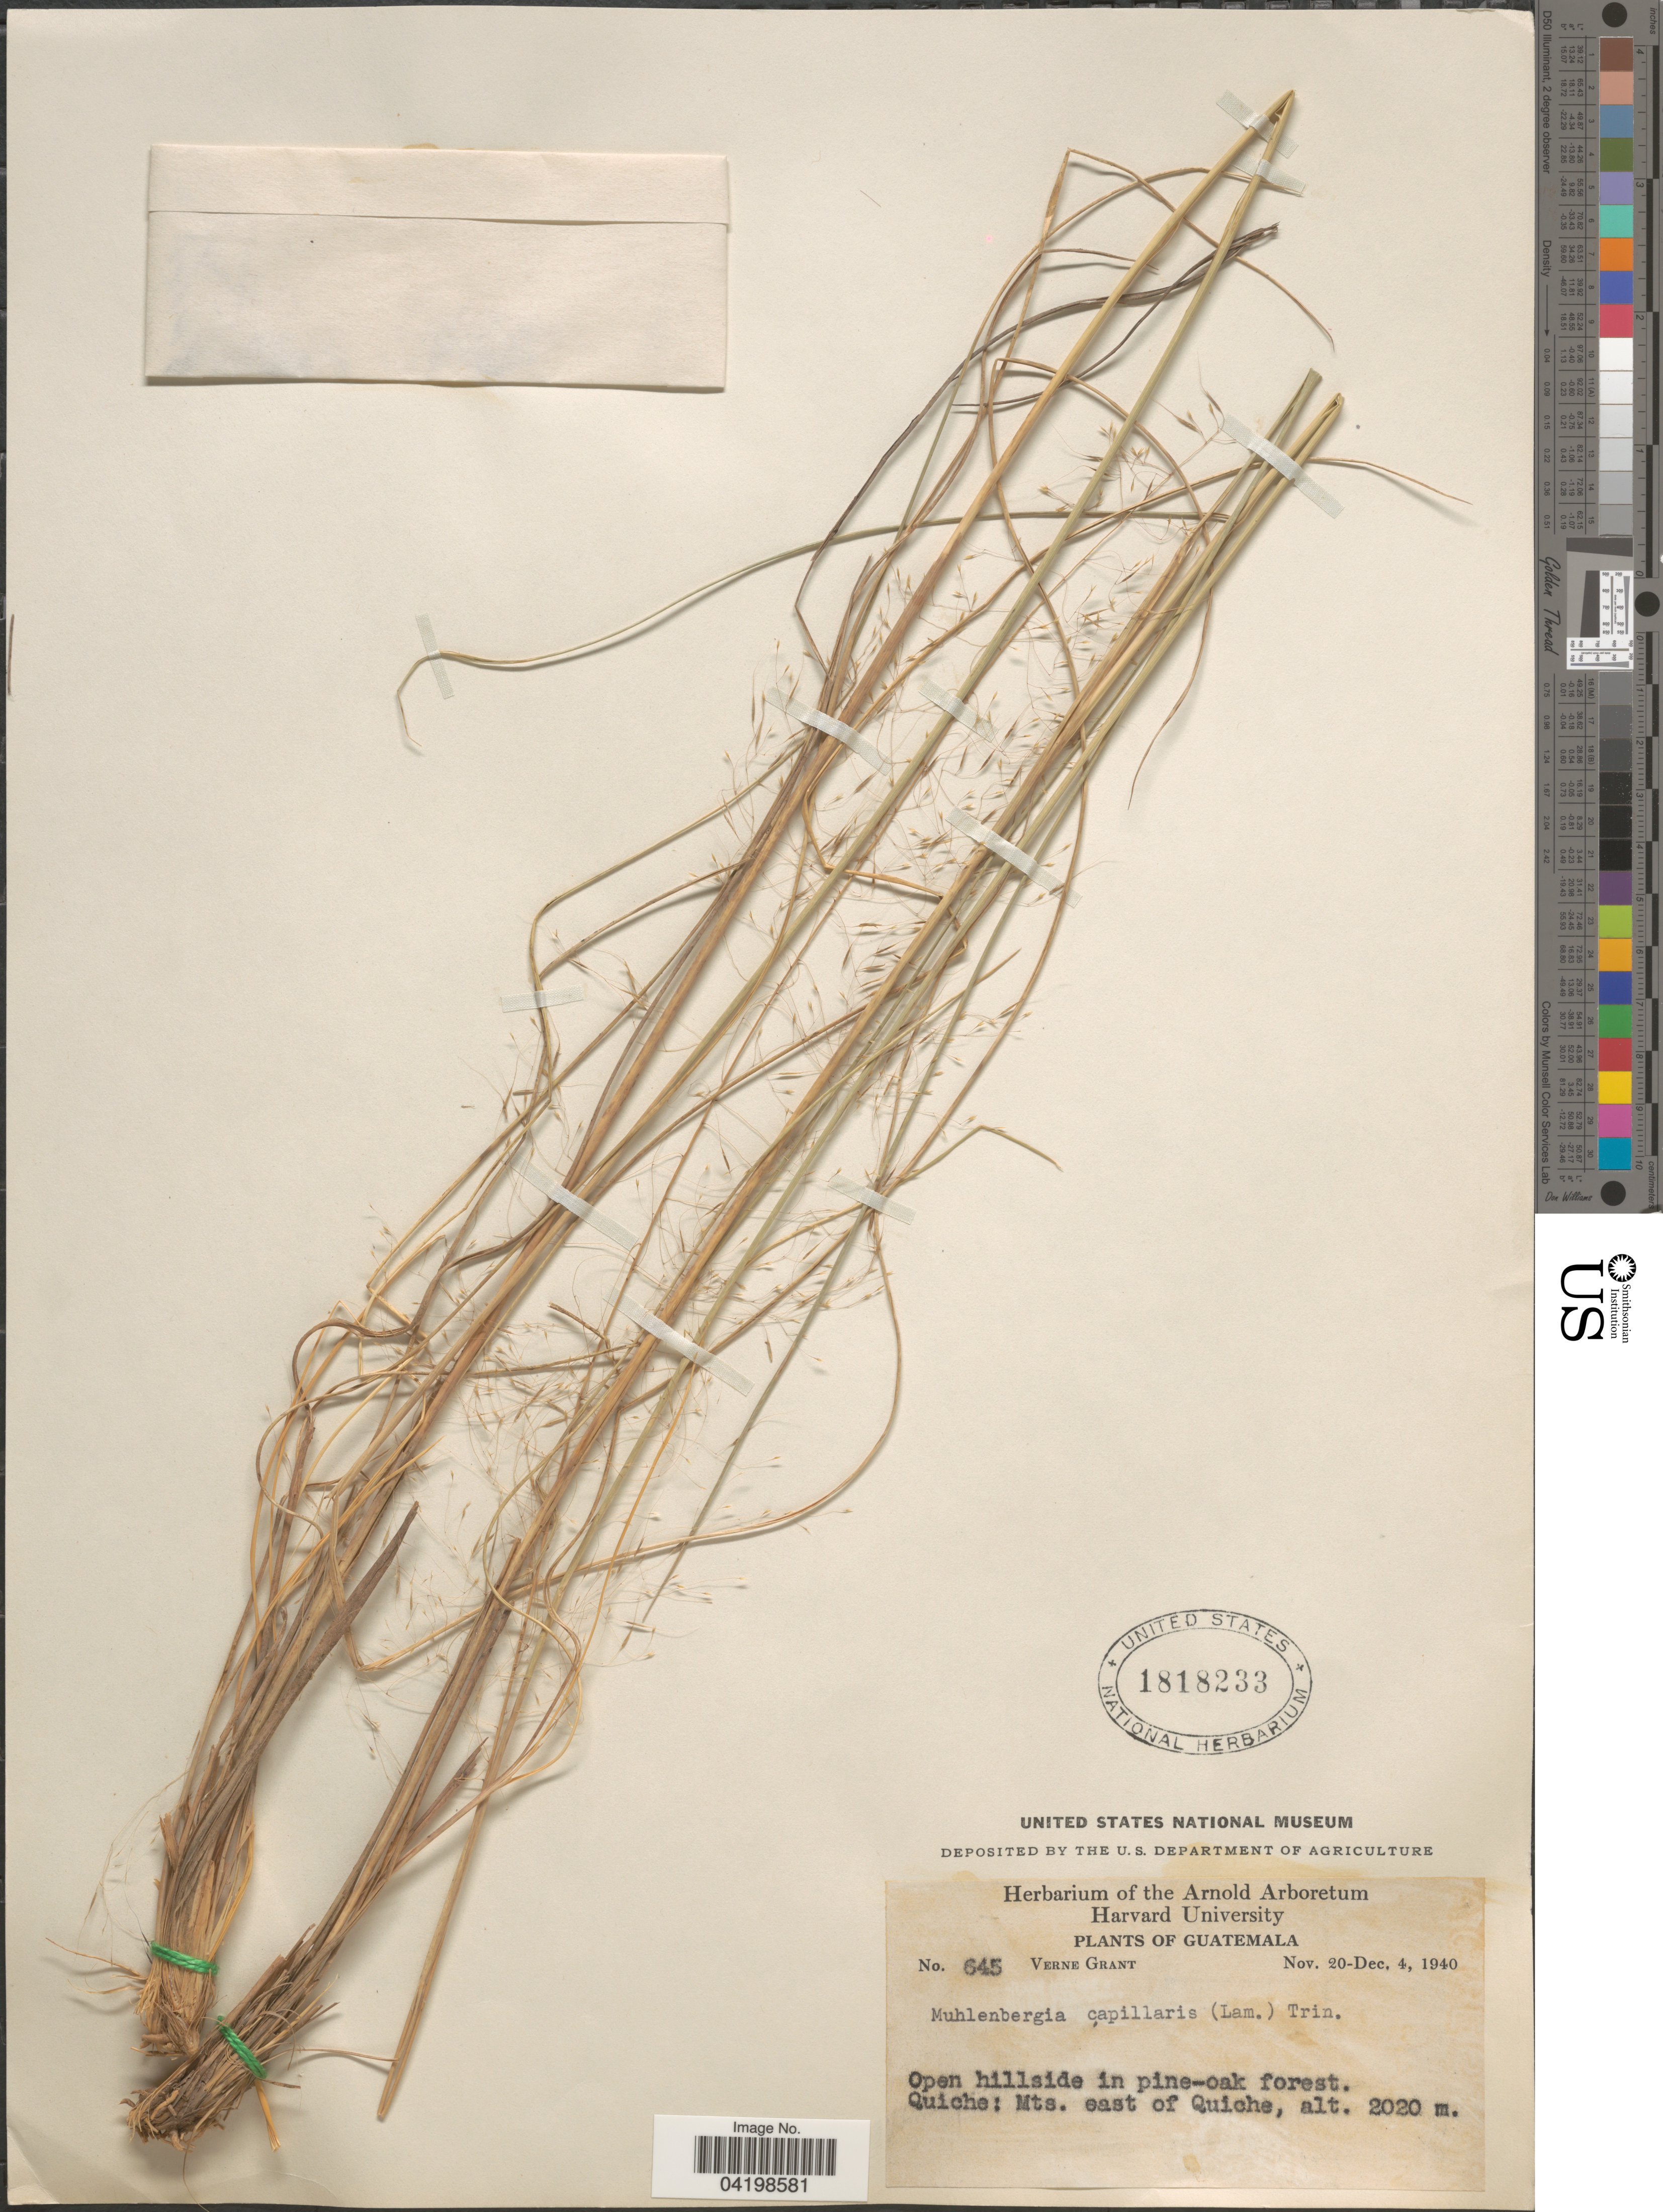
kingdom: Plantae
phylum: Tracheophyta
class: Liliopsida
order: Poales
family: Poaceae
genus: Muhlenbergia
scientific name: Muhlenbergia capillaris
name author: (Lam.) Trin.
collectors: V. Grant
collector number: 645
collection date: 1940-11-20/1940-12-04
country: Guatemala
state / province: El Quiche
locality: Mts. east of Quiche.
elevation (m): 2020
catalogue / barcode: US 1818233